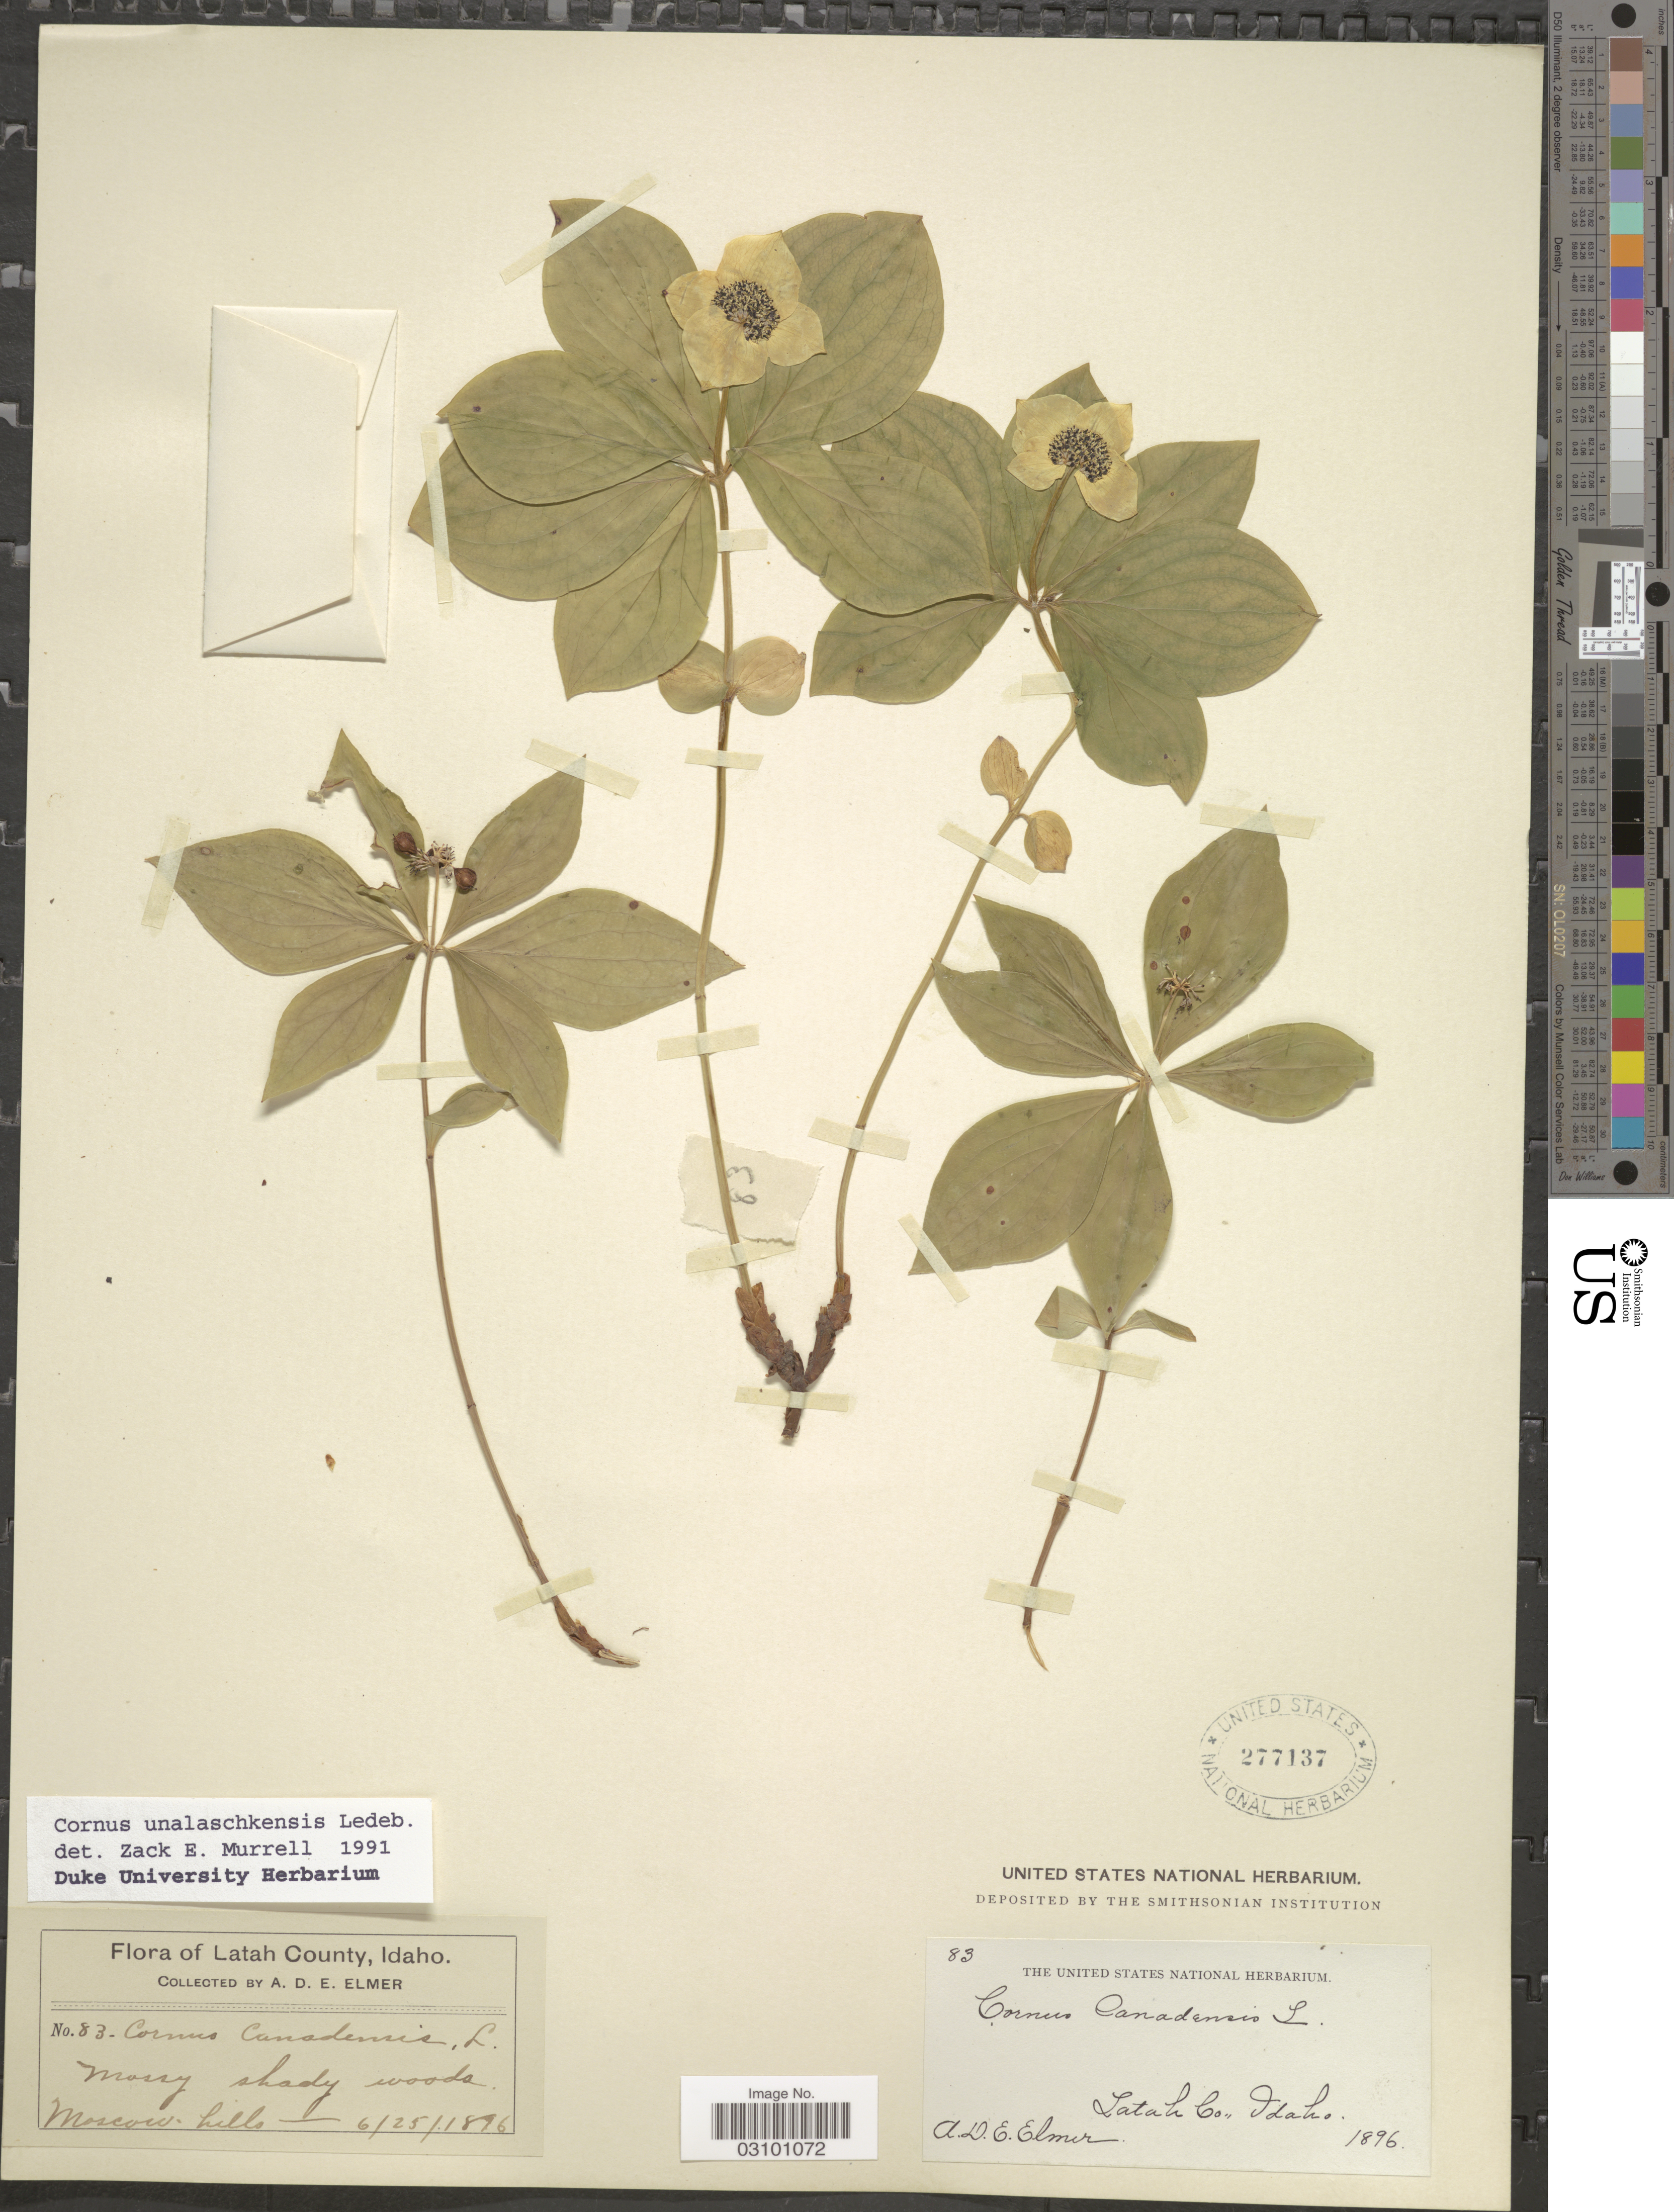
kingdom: Plantae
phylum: Tracheophyta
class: Magnoliopsida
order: Cornales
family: Cornaceae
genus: Cornus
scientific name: Cornus unalaschkensis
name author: Ledeb.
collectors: A. D. E. Elmer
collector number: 83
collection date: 1896-06-25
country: United States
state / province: Idaho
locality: Latah County, Moscow hills.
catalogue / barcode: US 277137